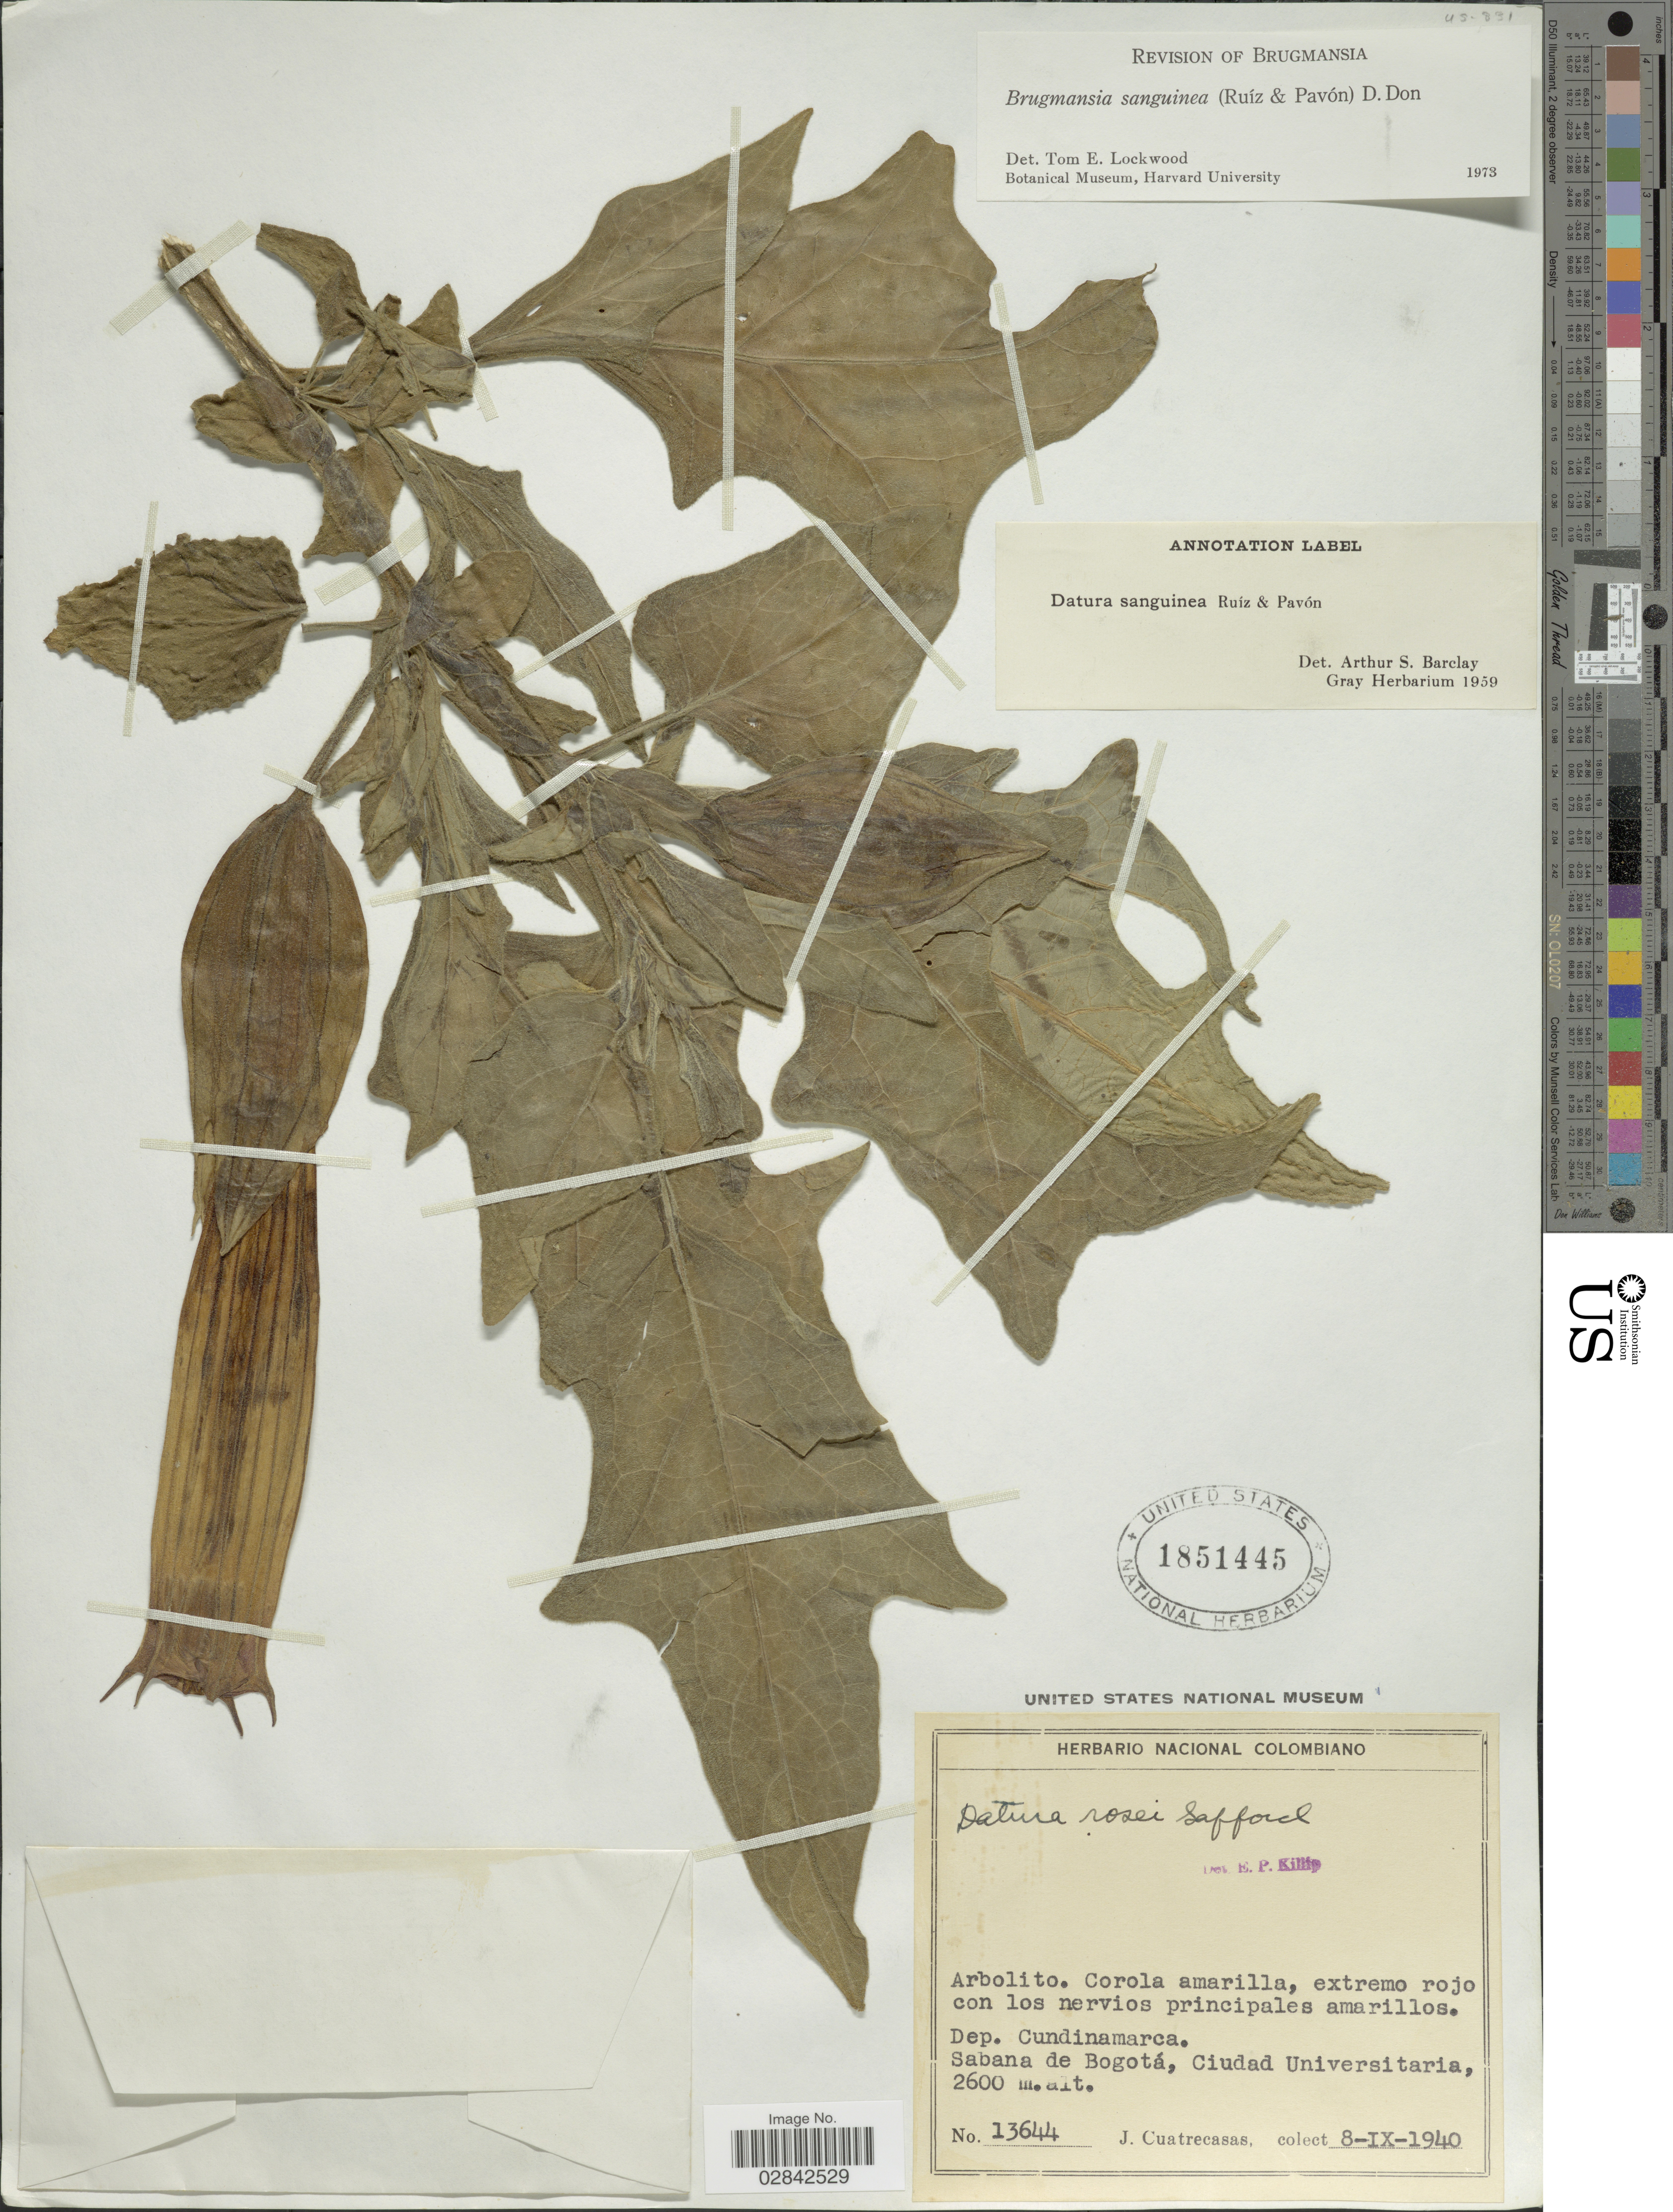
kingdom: Plantae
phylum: Tracheophyta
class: Magnoliopsida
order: Solanales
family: Solanaceae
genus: Brugmansia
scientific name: Brugmansia sanguinea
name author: (Ruiz & Pav.) D. Don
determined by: Lockwood, T. E.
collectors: J. Cuatrecasas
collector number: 13644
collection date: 1940-09-08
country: Colombia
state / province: Cundinamarca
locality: Dep. Cundinamarca. Sabana de Bogotá, Ciudad Universitaria.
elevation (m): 2600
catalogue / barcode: US 1851445